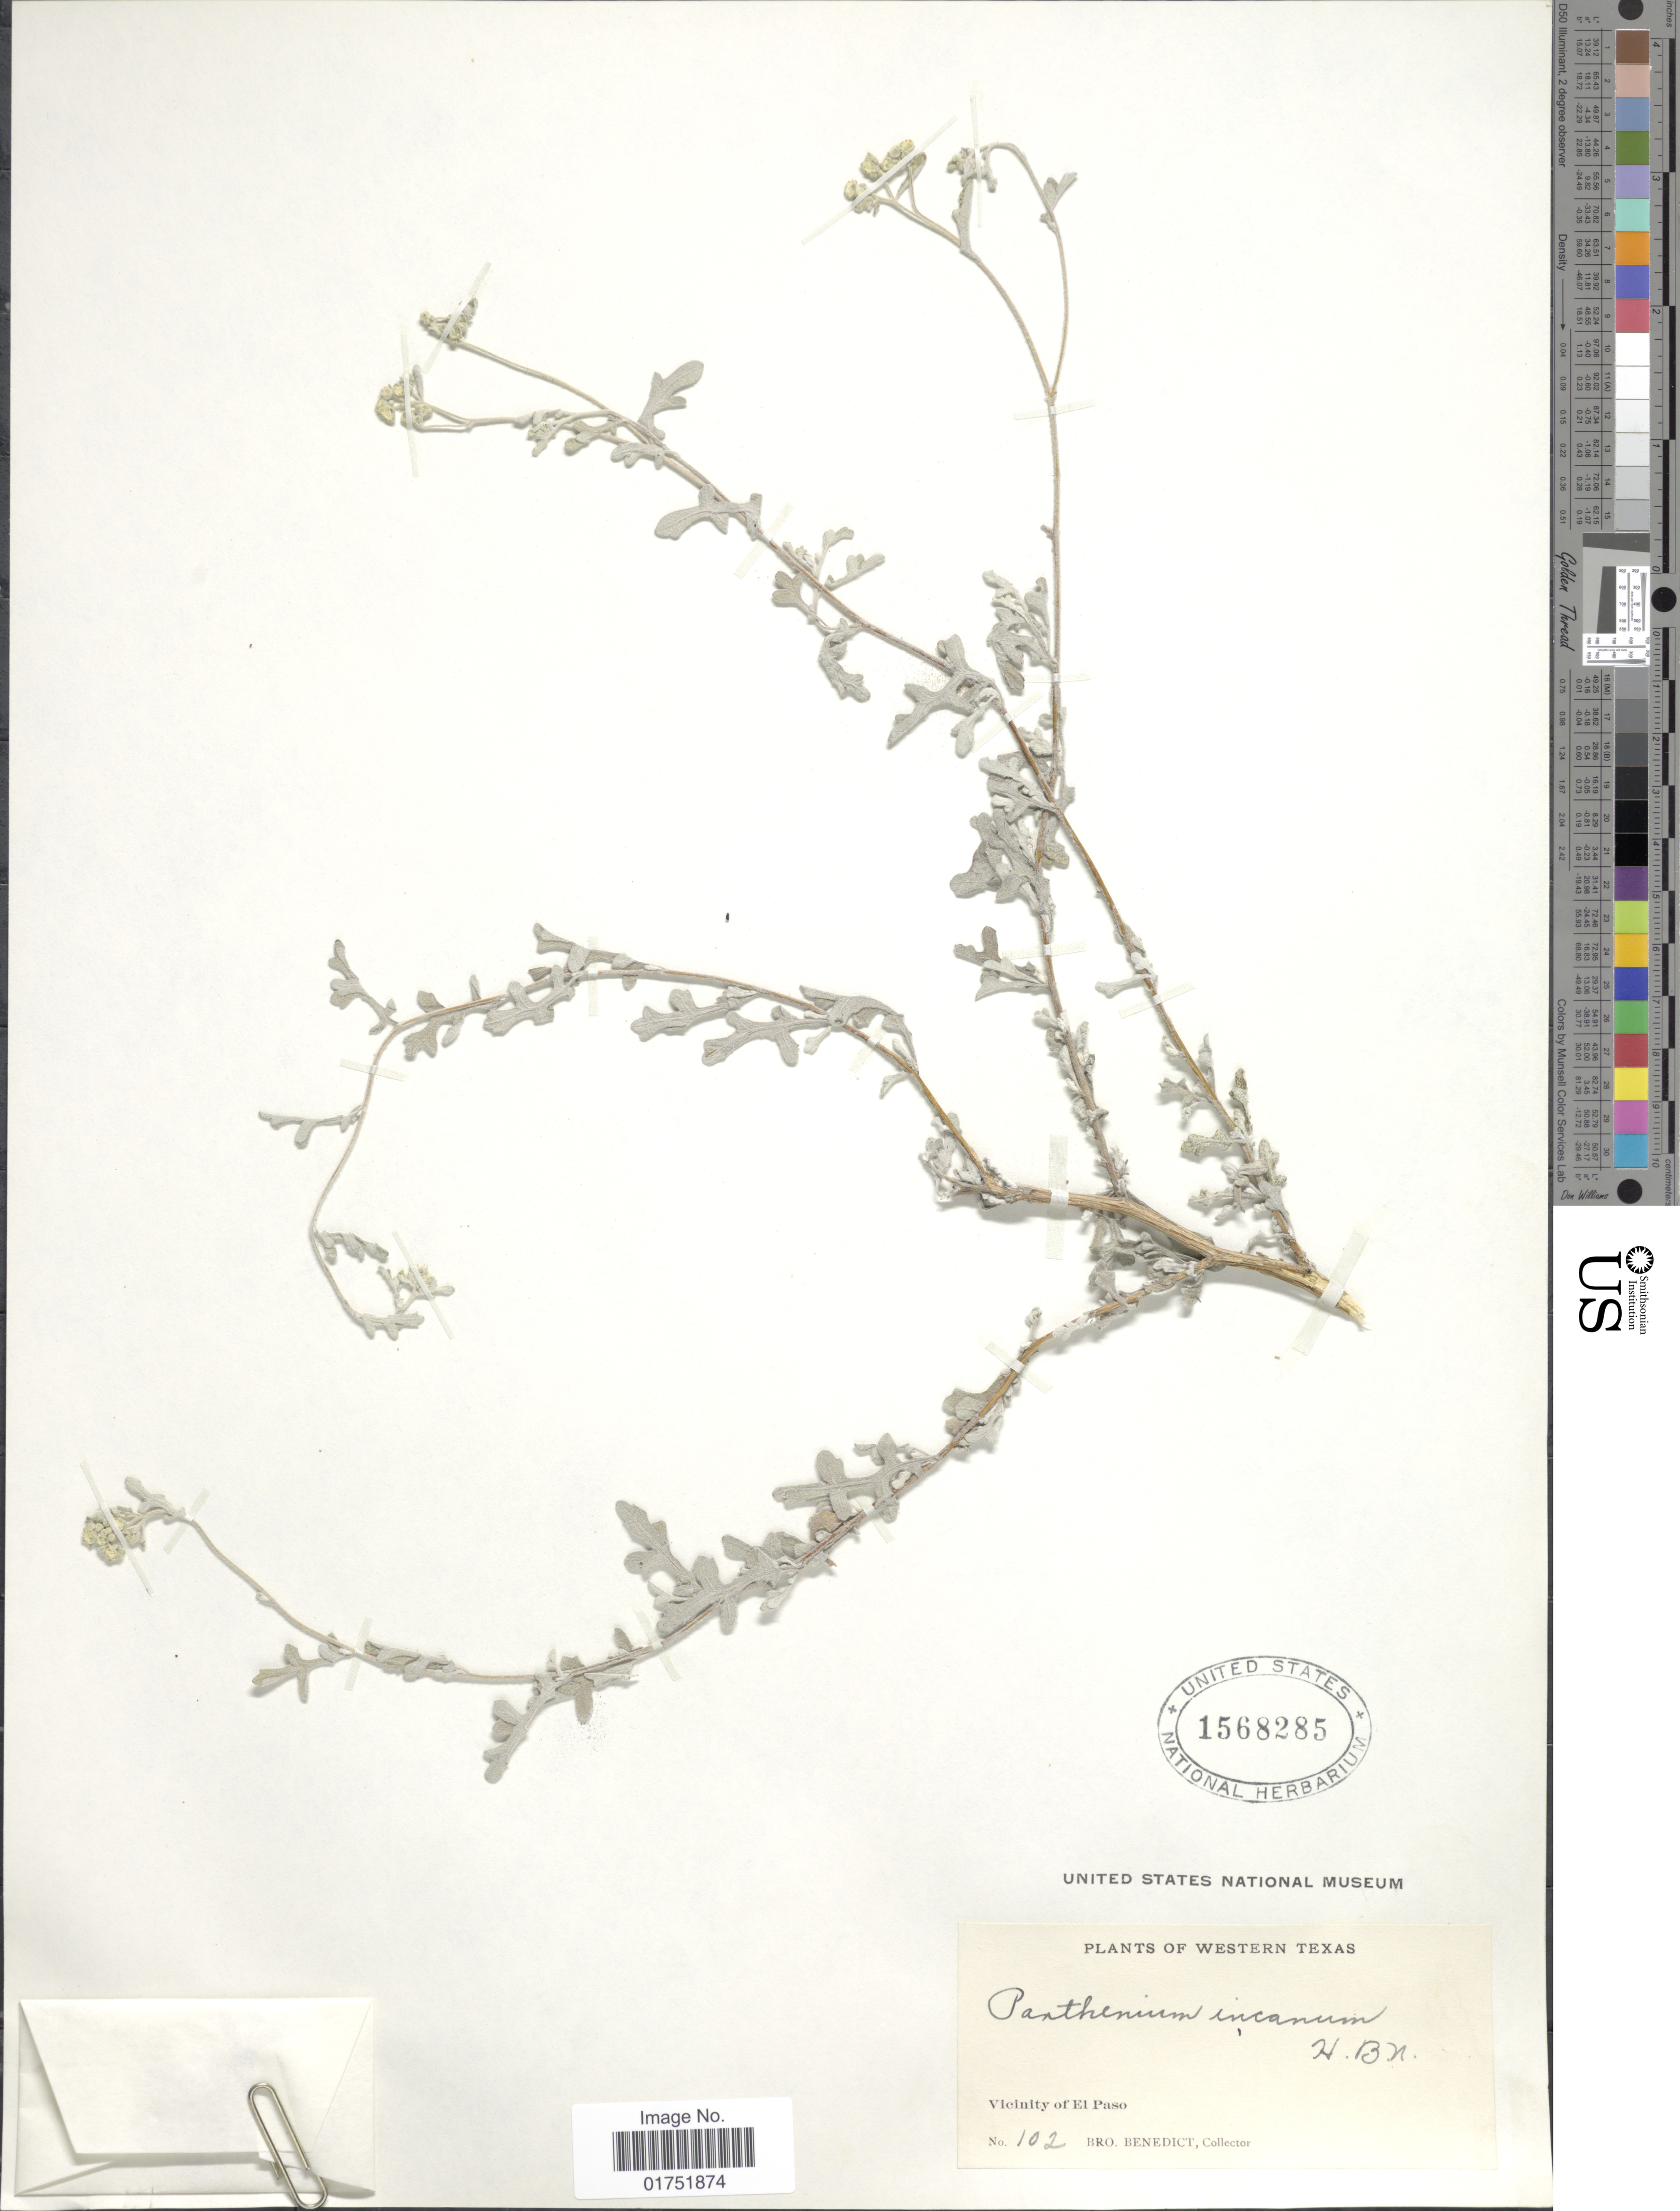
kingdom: Plantae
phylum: Tracheophyta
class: Magnoliopsida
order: Asterales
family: Asteraceae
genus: Parthenium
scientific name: Parthenium incanum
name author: Kunth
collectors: B. Ayers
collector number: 102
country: United States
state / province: Texas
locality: Western Texas, Vicinity of El Paso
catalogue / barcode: US 1568285